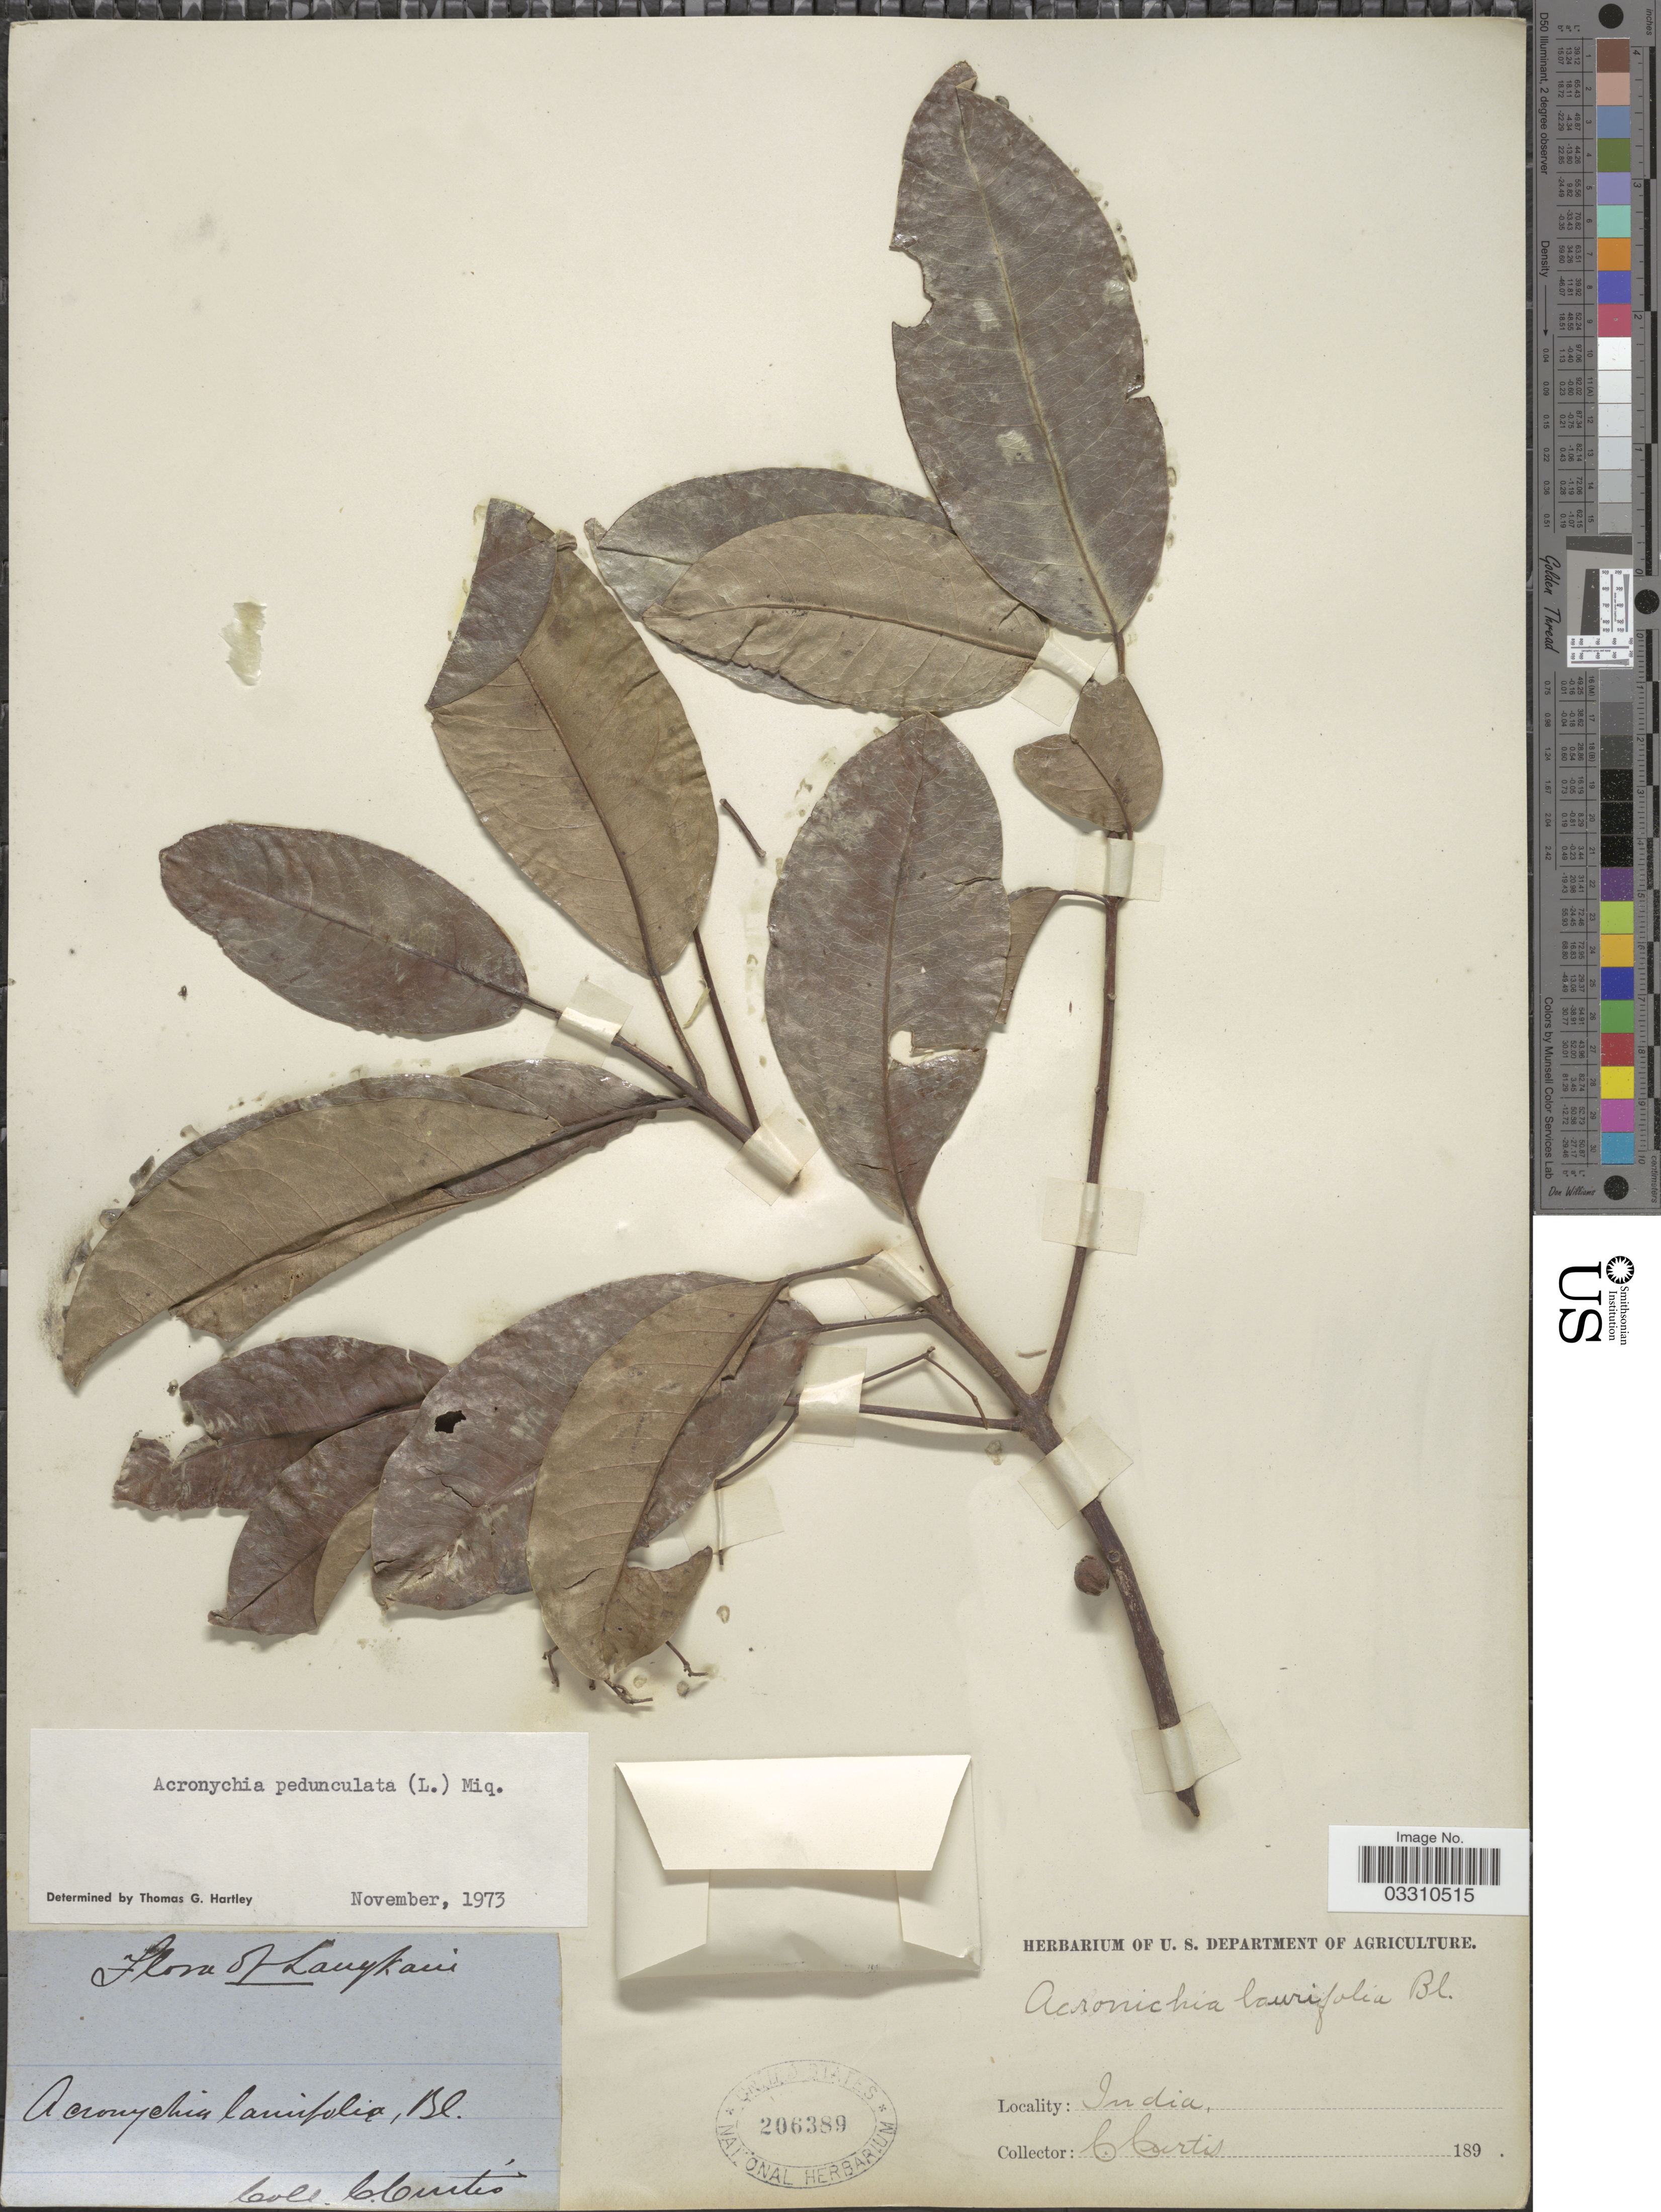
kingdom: Plantae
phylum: Tracheophyta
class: Magnoliopsida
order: Sapindales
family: Rutaceae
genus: Acronychia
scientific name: Acronychia pedunculata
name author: (L.) Miq.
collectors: C. Curtis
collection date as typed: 189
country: Malaysia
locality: Langkawi.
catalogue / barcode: US 206389